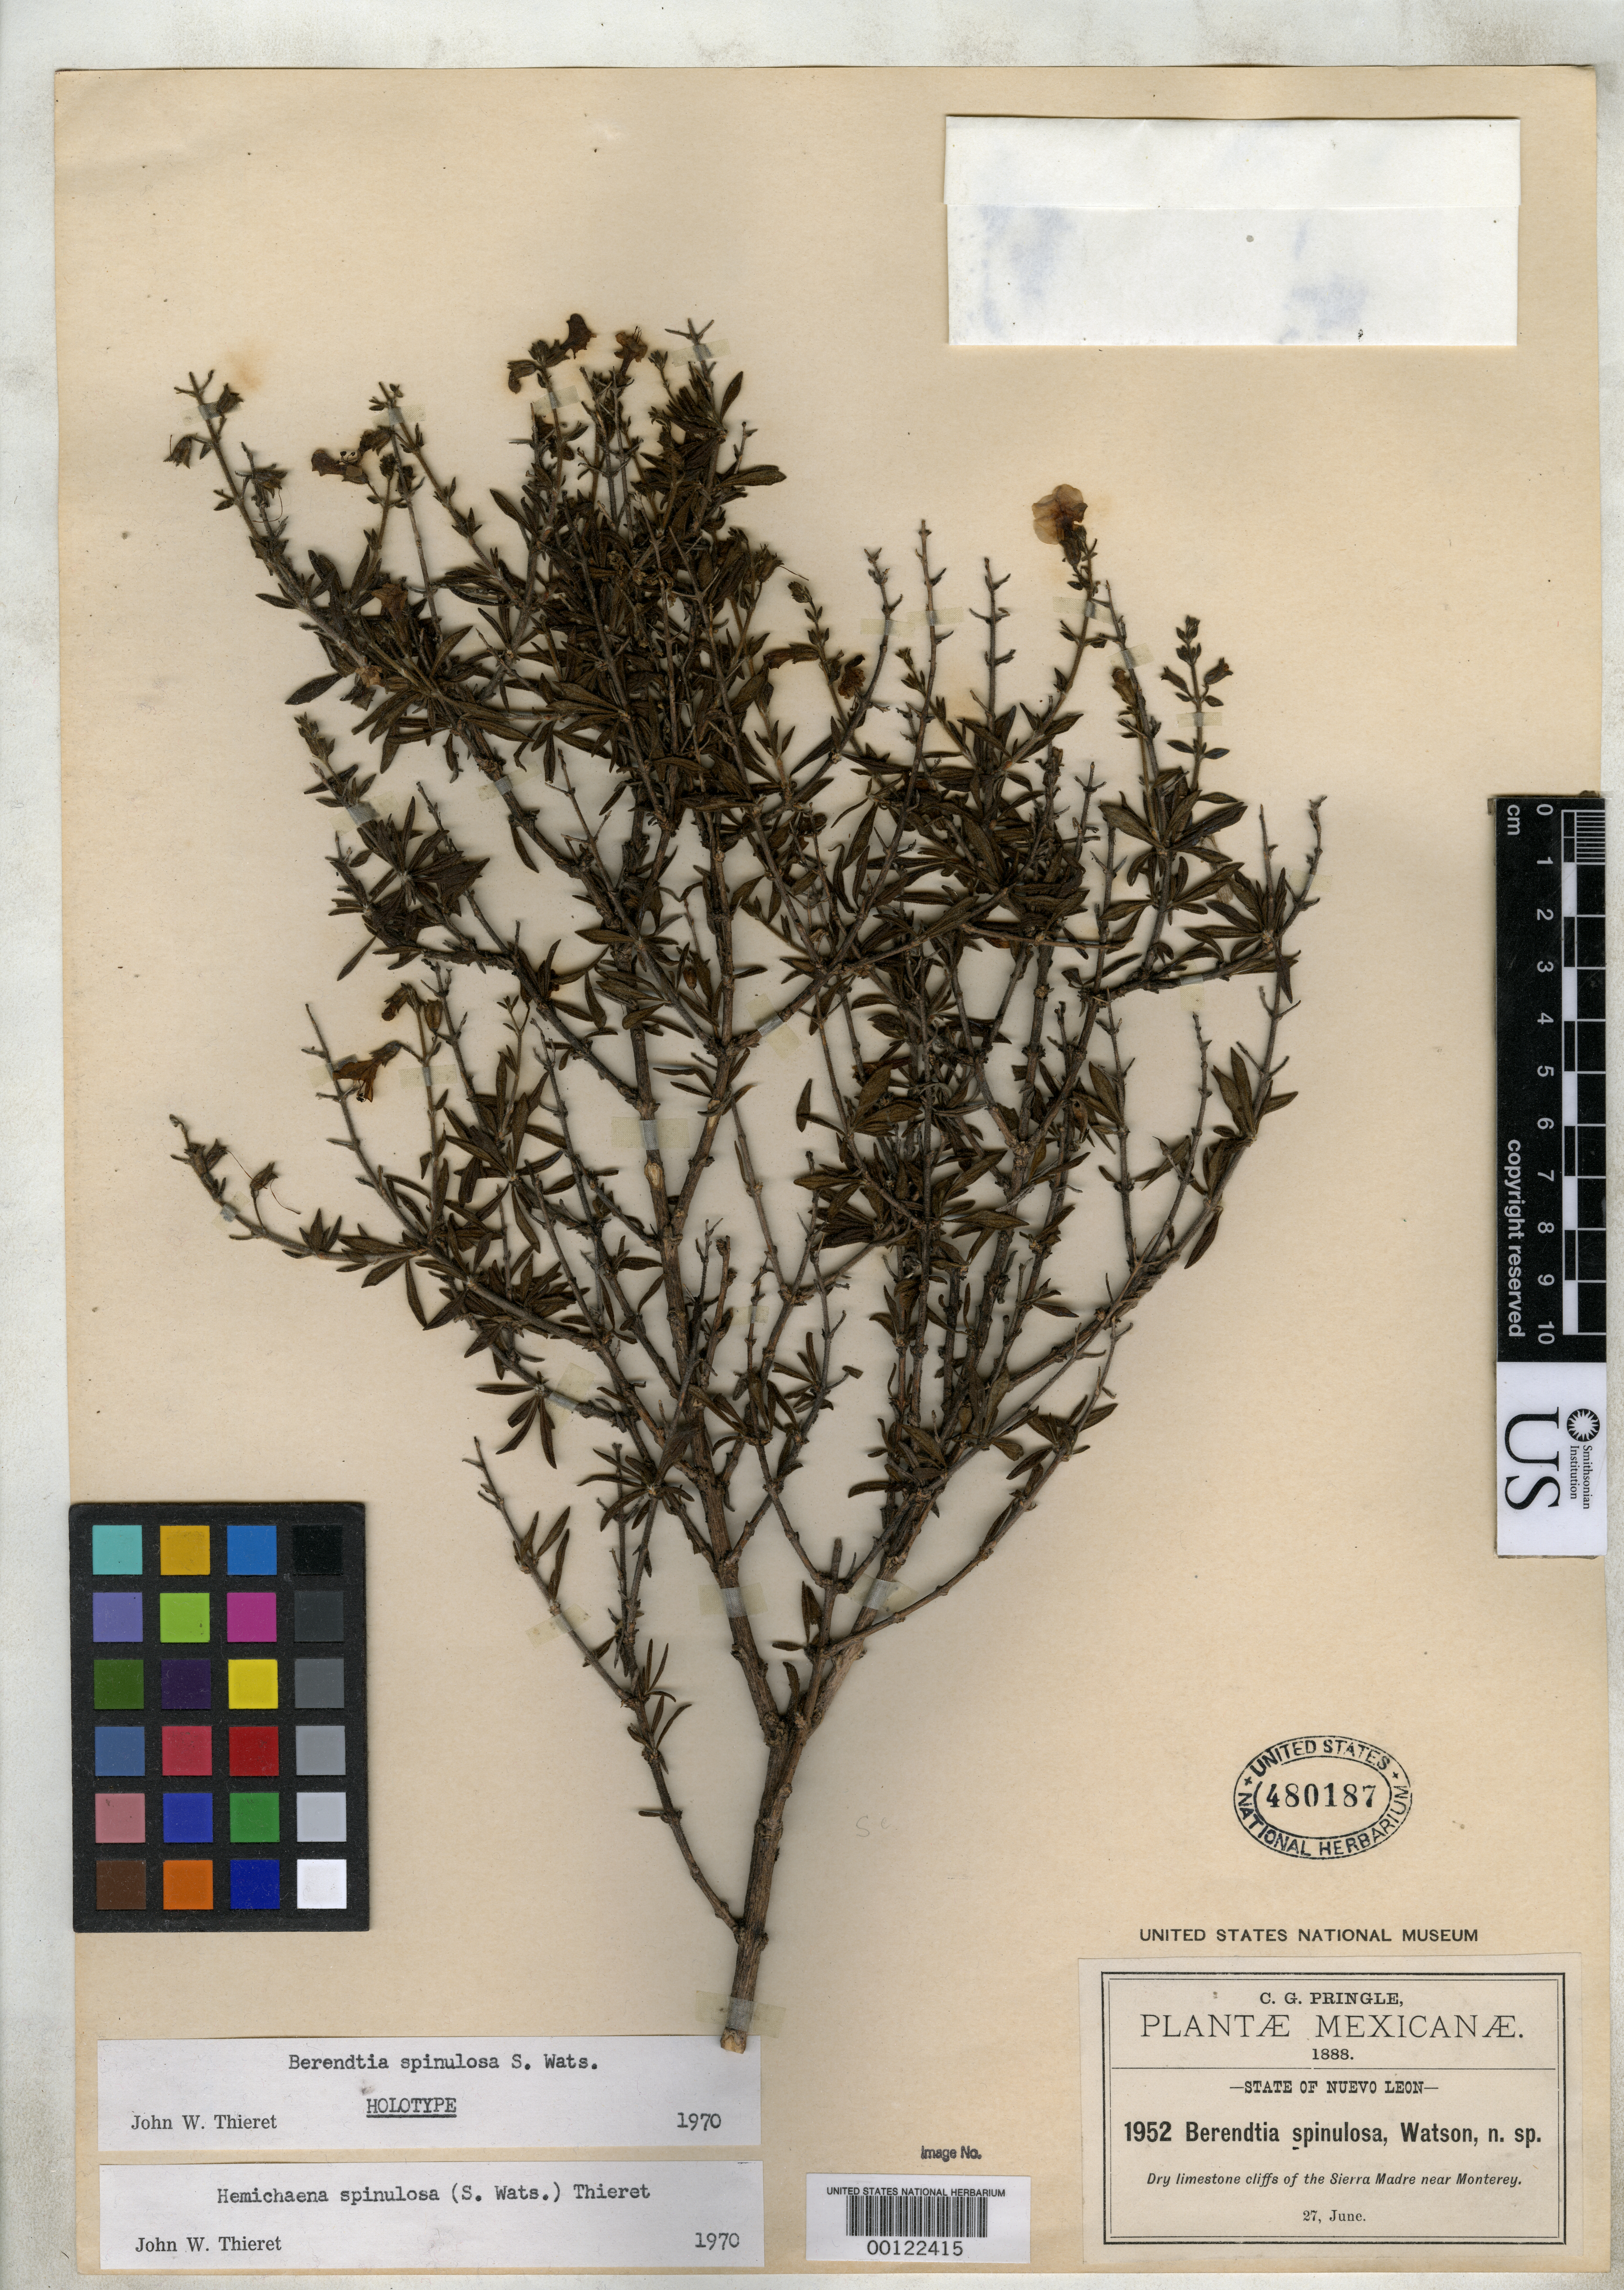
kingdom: Plantae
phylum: Tracheophyta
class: Magnoliopsida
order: Lamiales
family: Phrymaceae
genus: Berendtia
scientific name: Berendtia spinulosa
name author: S. Watson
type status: Isotype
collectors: C. G. Pringle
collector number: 1952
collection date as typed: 27 Jun 1888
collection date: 1888-06-27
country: Mexico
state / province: Nuevo León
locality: Sierra Madre near Monterey.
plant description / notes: Specimen annotated (1970) and cited (1972, Fieldiana Bot.) by J.W. Thieret as "holotype" but the duplicate at GH is surely to be considered the holotype.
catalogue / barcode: US 480187